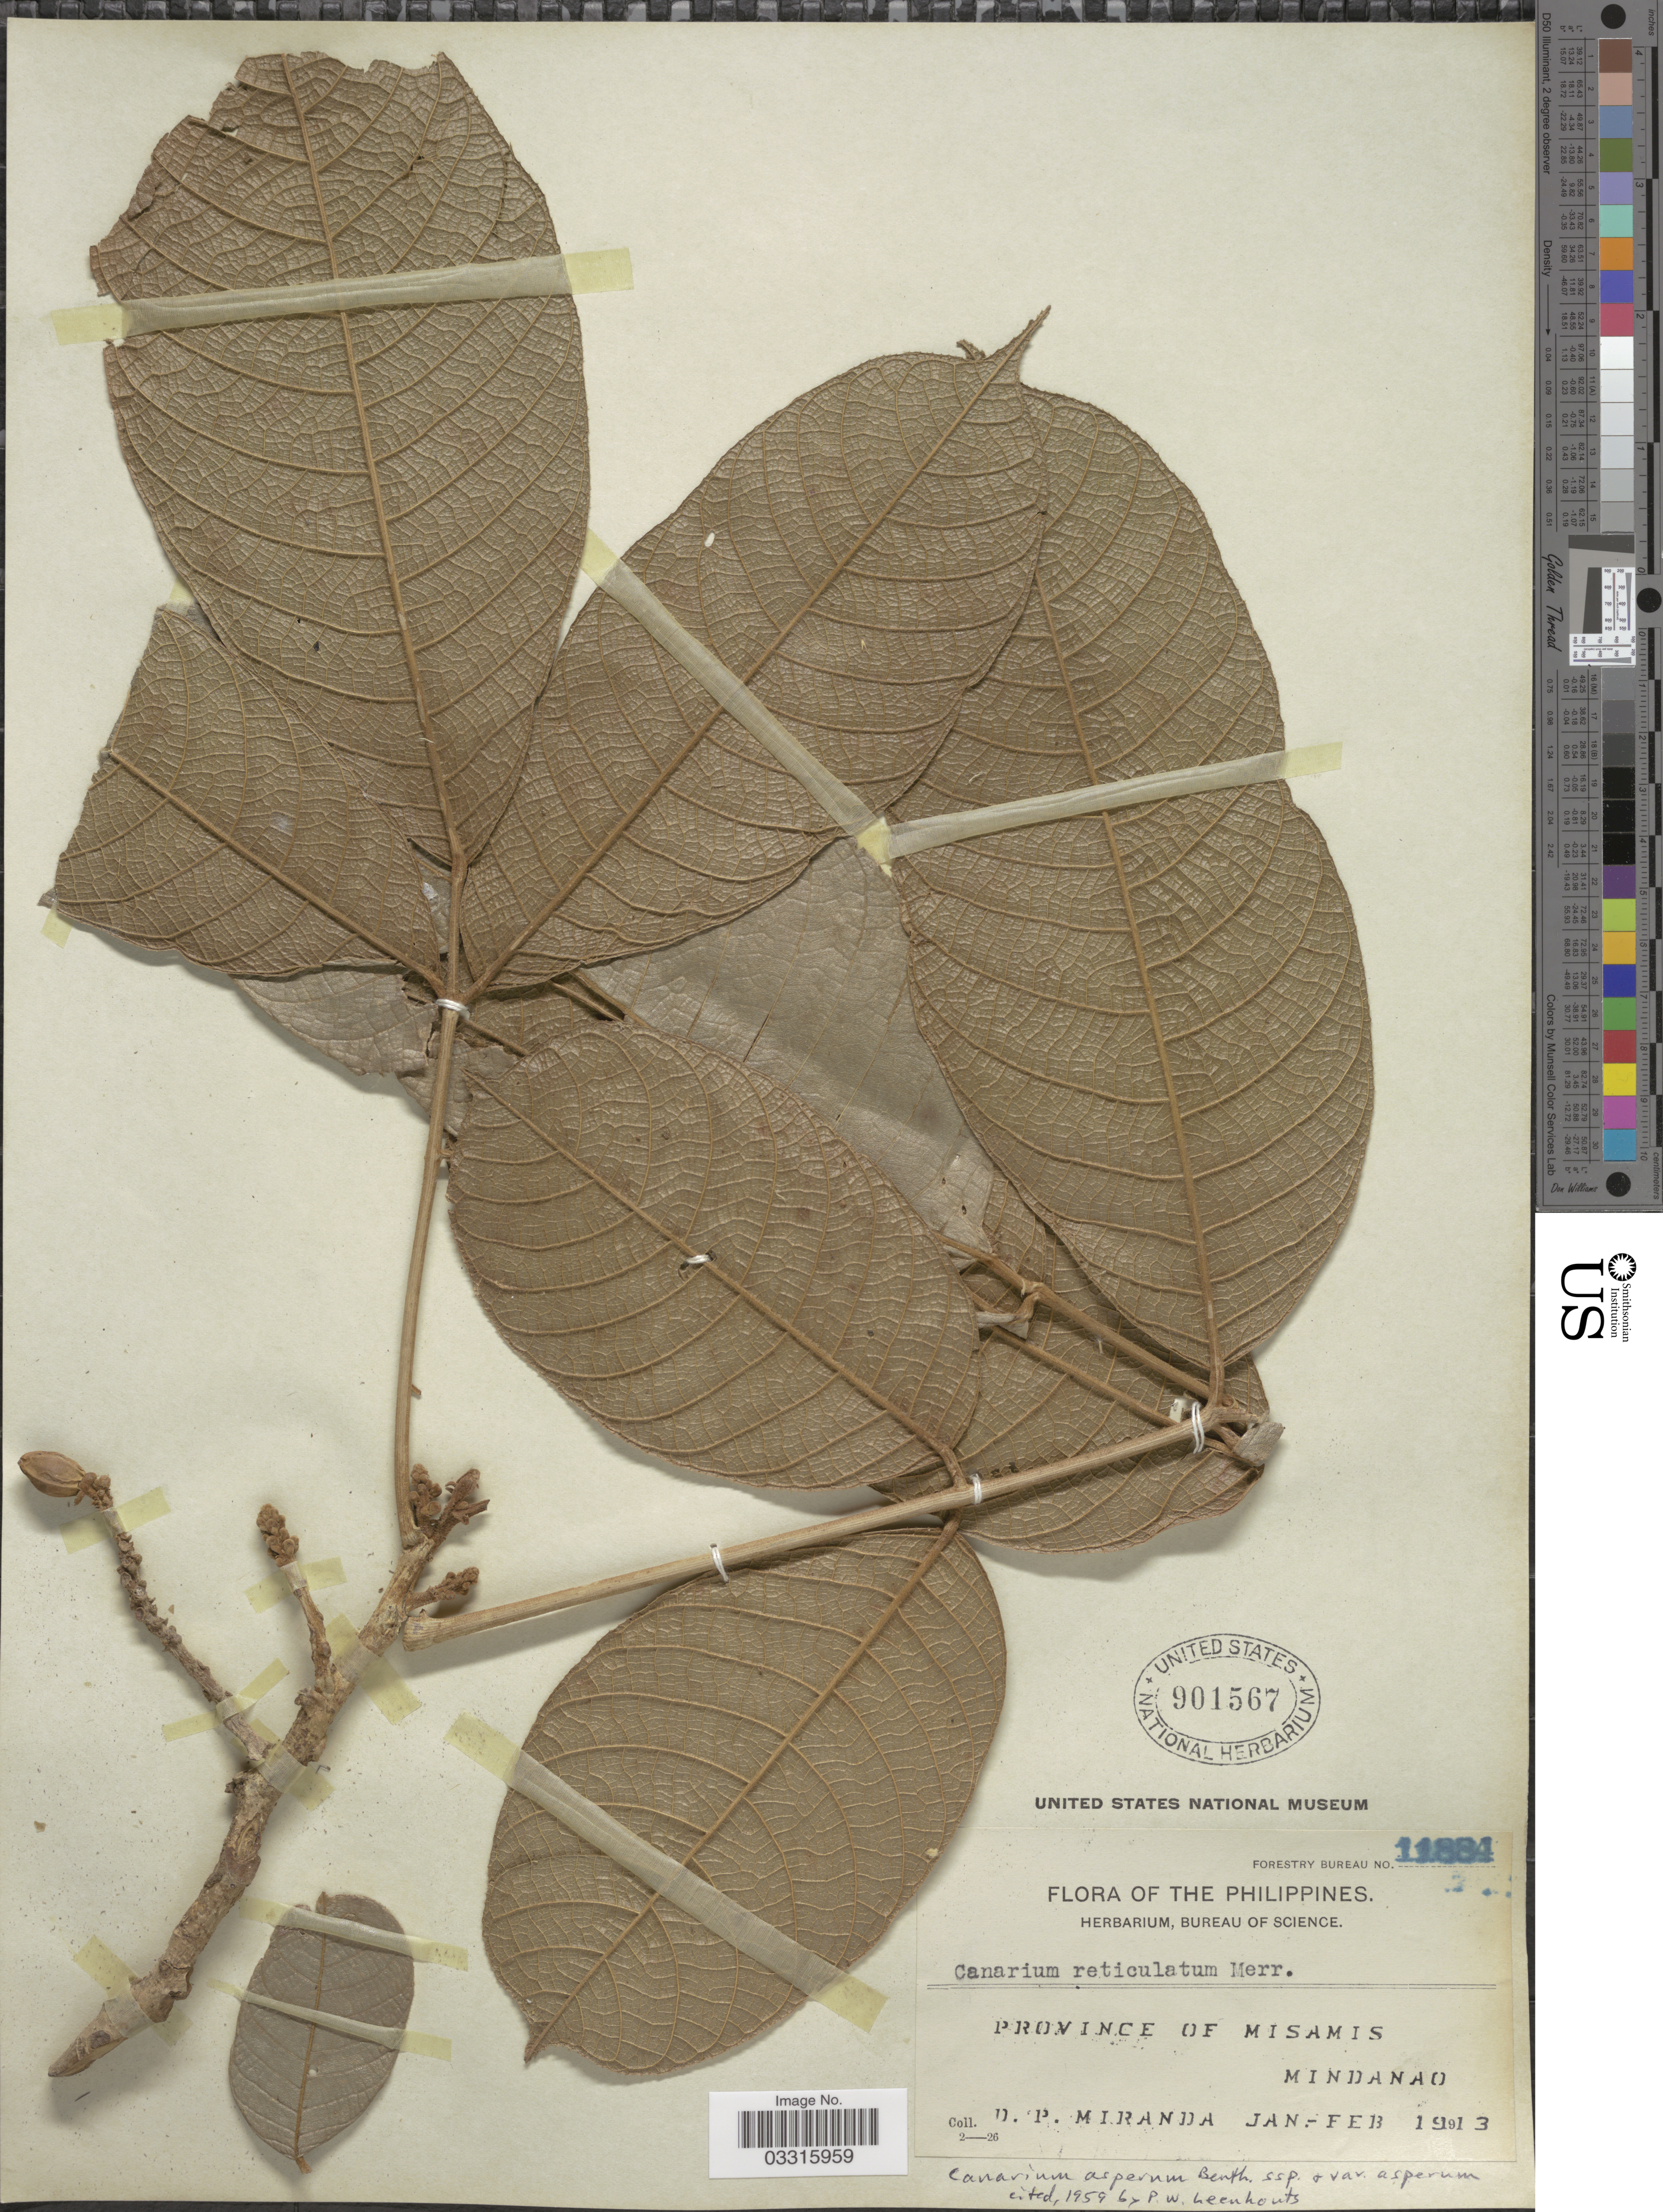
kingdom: Plantae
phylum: Tracheophyta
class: Magnoliopsida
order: Sapindales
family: Burseraceae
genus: Canarium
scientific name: Canarium asperum subsp. asperum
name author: Benth.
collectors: D. P. Miranda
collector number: Forestry Bureau 11884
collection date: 1913-01/1913-02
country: Philippines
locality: Province of Misamis. Mindanao.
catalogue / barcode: US 901567